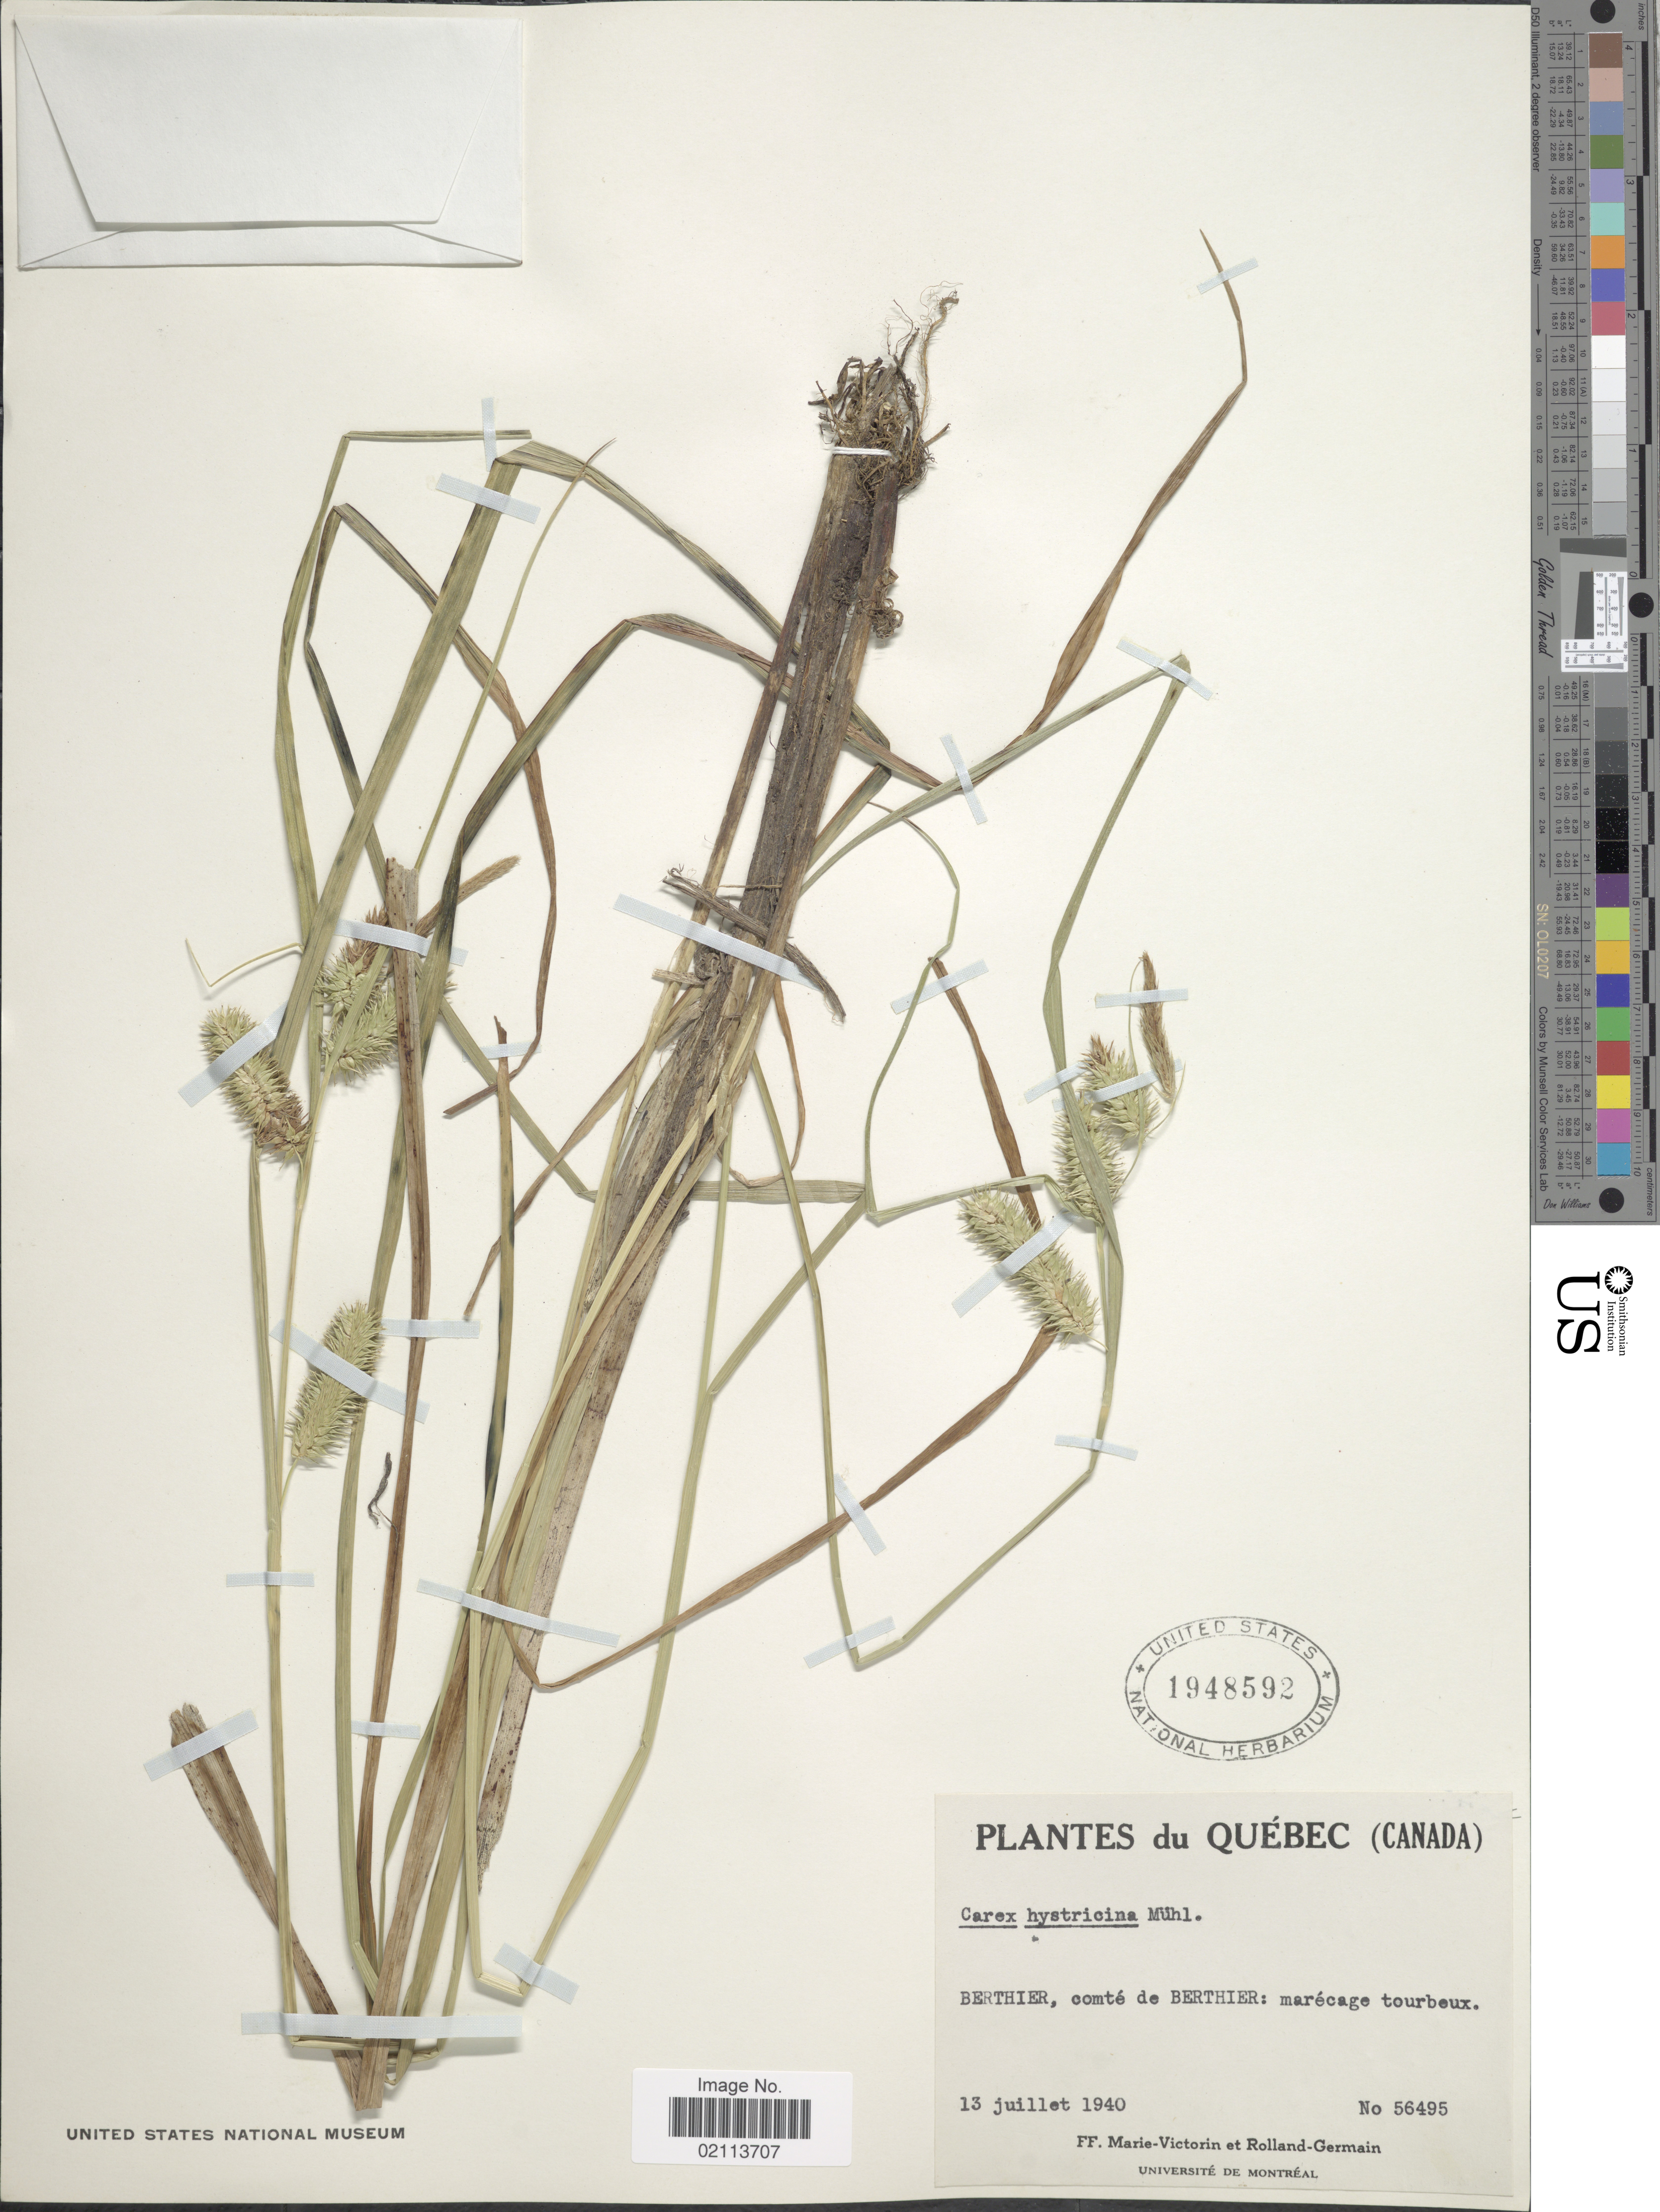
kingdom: Plantae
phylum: Tracheophyta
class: Liliopsida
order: Poales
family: Cyperaceae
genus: Carex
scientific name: Carex hystericina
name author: Muhl. ex Willd.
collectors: F. Marie-Victorin & Rolland-Germain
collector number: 56495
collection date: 1940-07-13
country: Canada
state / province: Quebec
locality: Berthier, comte de Berthier: marecage tourbeux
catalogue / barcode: US 1948592